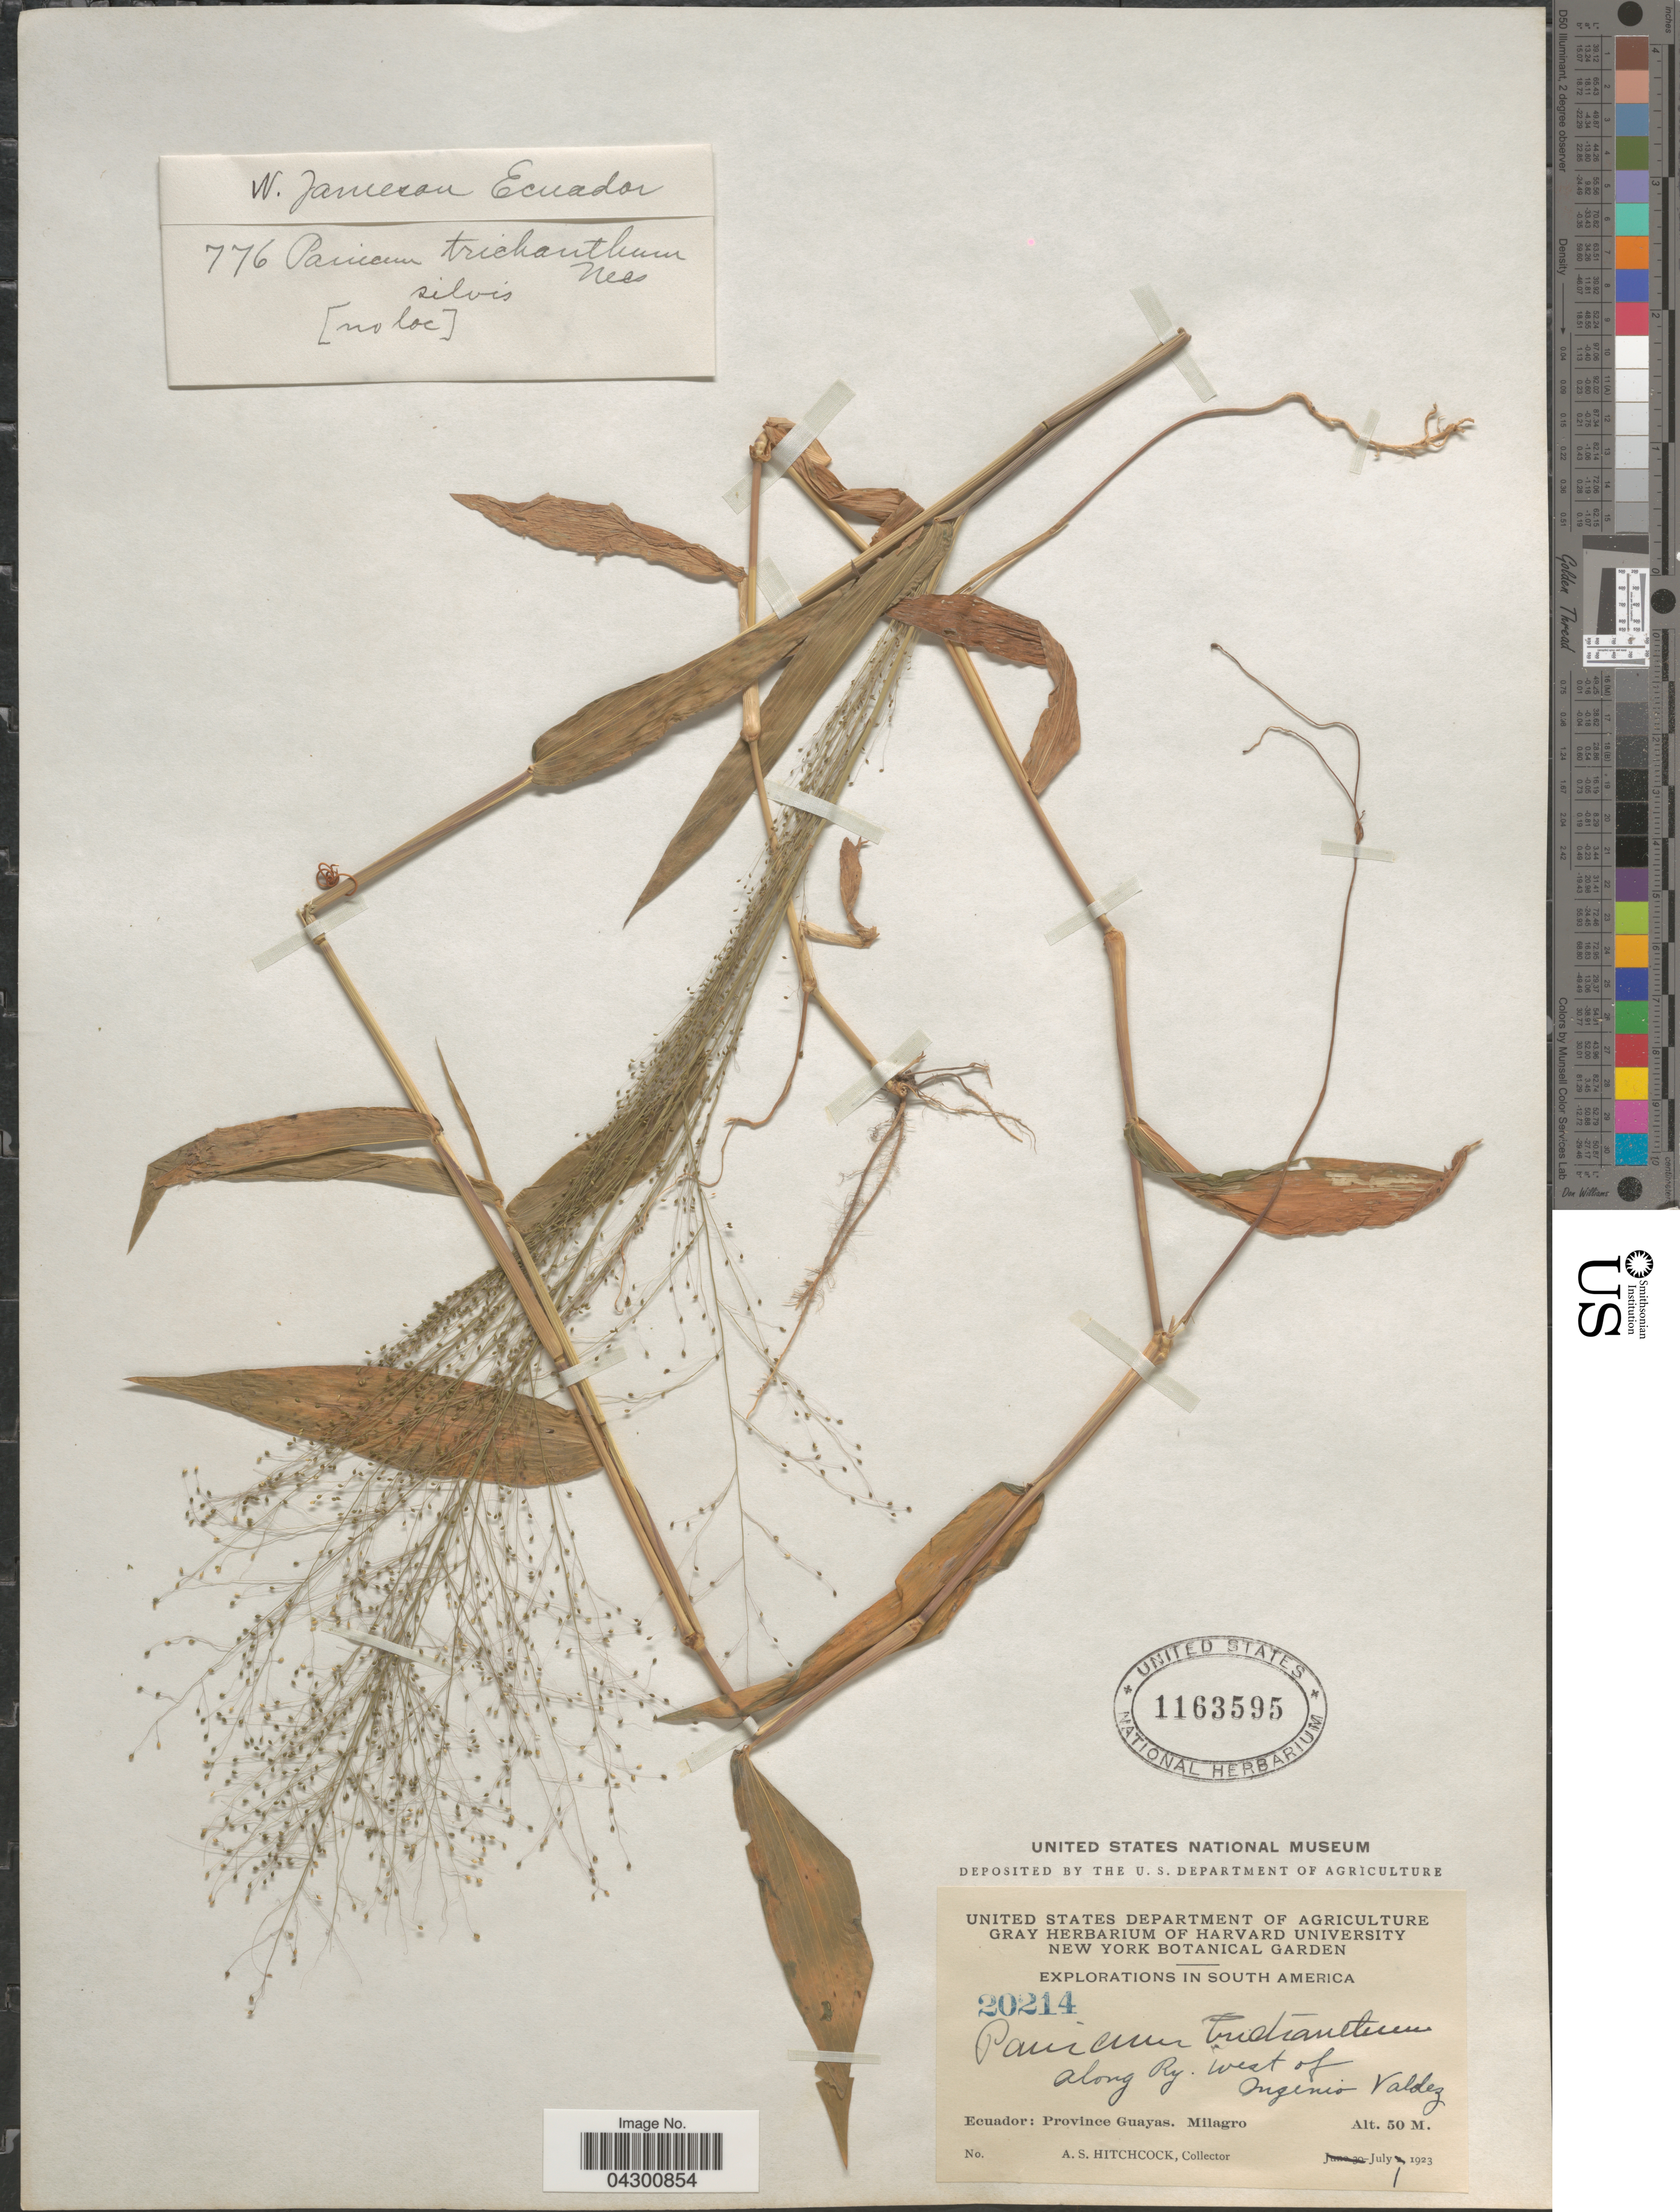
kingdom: Plantae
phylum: Tracheophyta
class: Liliopsida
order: Poales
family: Poaceae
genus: Panicum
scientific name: Panicum trichanthum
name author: Nees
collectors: A. S. Hitchcock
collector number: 20214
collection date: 1923-07-01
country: Ecuador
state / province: Guayas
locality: Explorations in South America. Along Ry. west of Ongenio Valdez. Milagro.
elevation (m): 50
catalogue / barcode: US 1163595